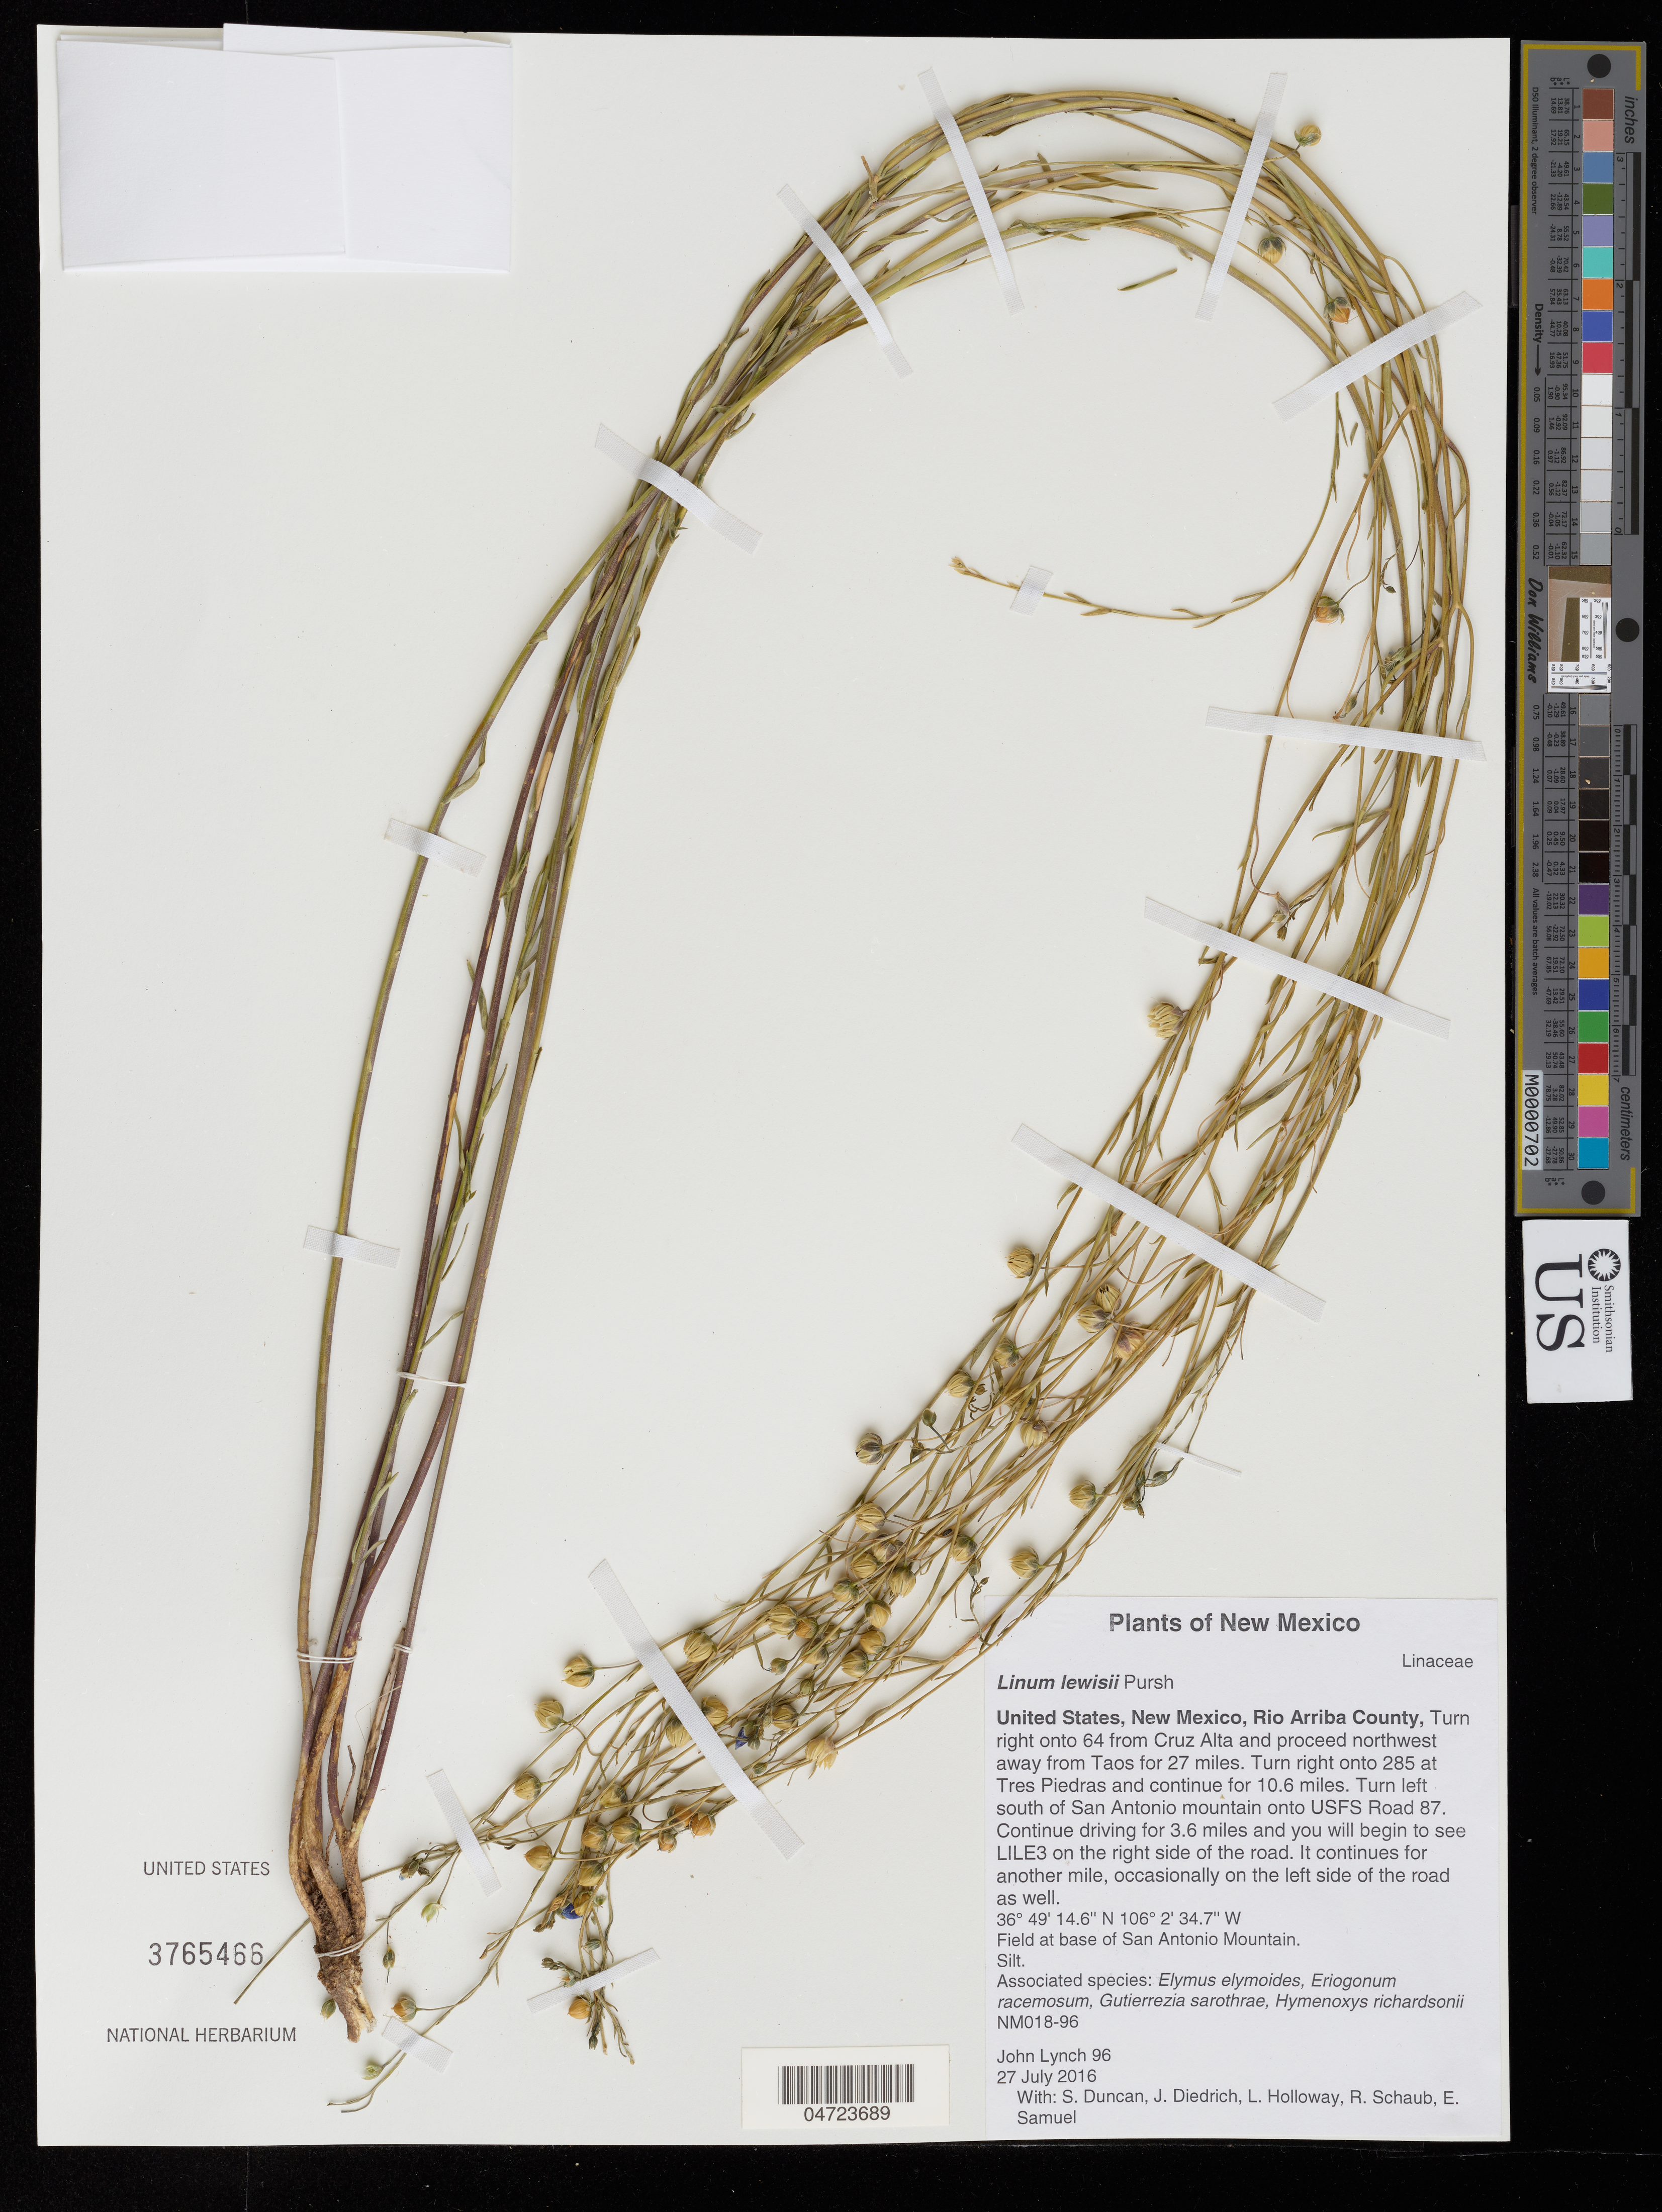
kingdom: Plantae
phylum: Tracheophyta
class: Magnoliopsida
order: Malpighiales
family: Linaceae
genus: Linum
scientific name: Linum lewisii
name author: Pursh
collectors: J. Lynch, S. Duncan, J. Diedrich, L. Holloway & et al.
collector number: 96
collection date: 2016-07-27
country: United States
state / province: New Mexico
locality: Rio Arriba County, Turn right onto 64 from Cruz Alta and proceed northwest away from Taos for 27 miles. Turn right onto 285 at Tres Piedras and continue for 10.6 miles. Turn left south of San Antonio mountain onto USFS Road 87. Continue driving for 3.6 miles and you will begin to see LILE3 on the right side of the road. It continues for another mile, occasionally on the left side of the road as well. Field at base of San Antonio Mountain.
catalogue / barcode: US 3765466